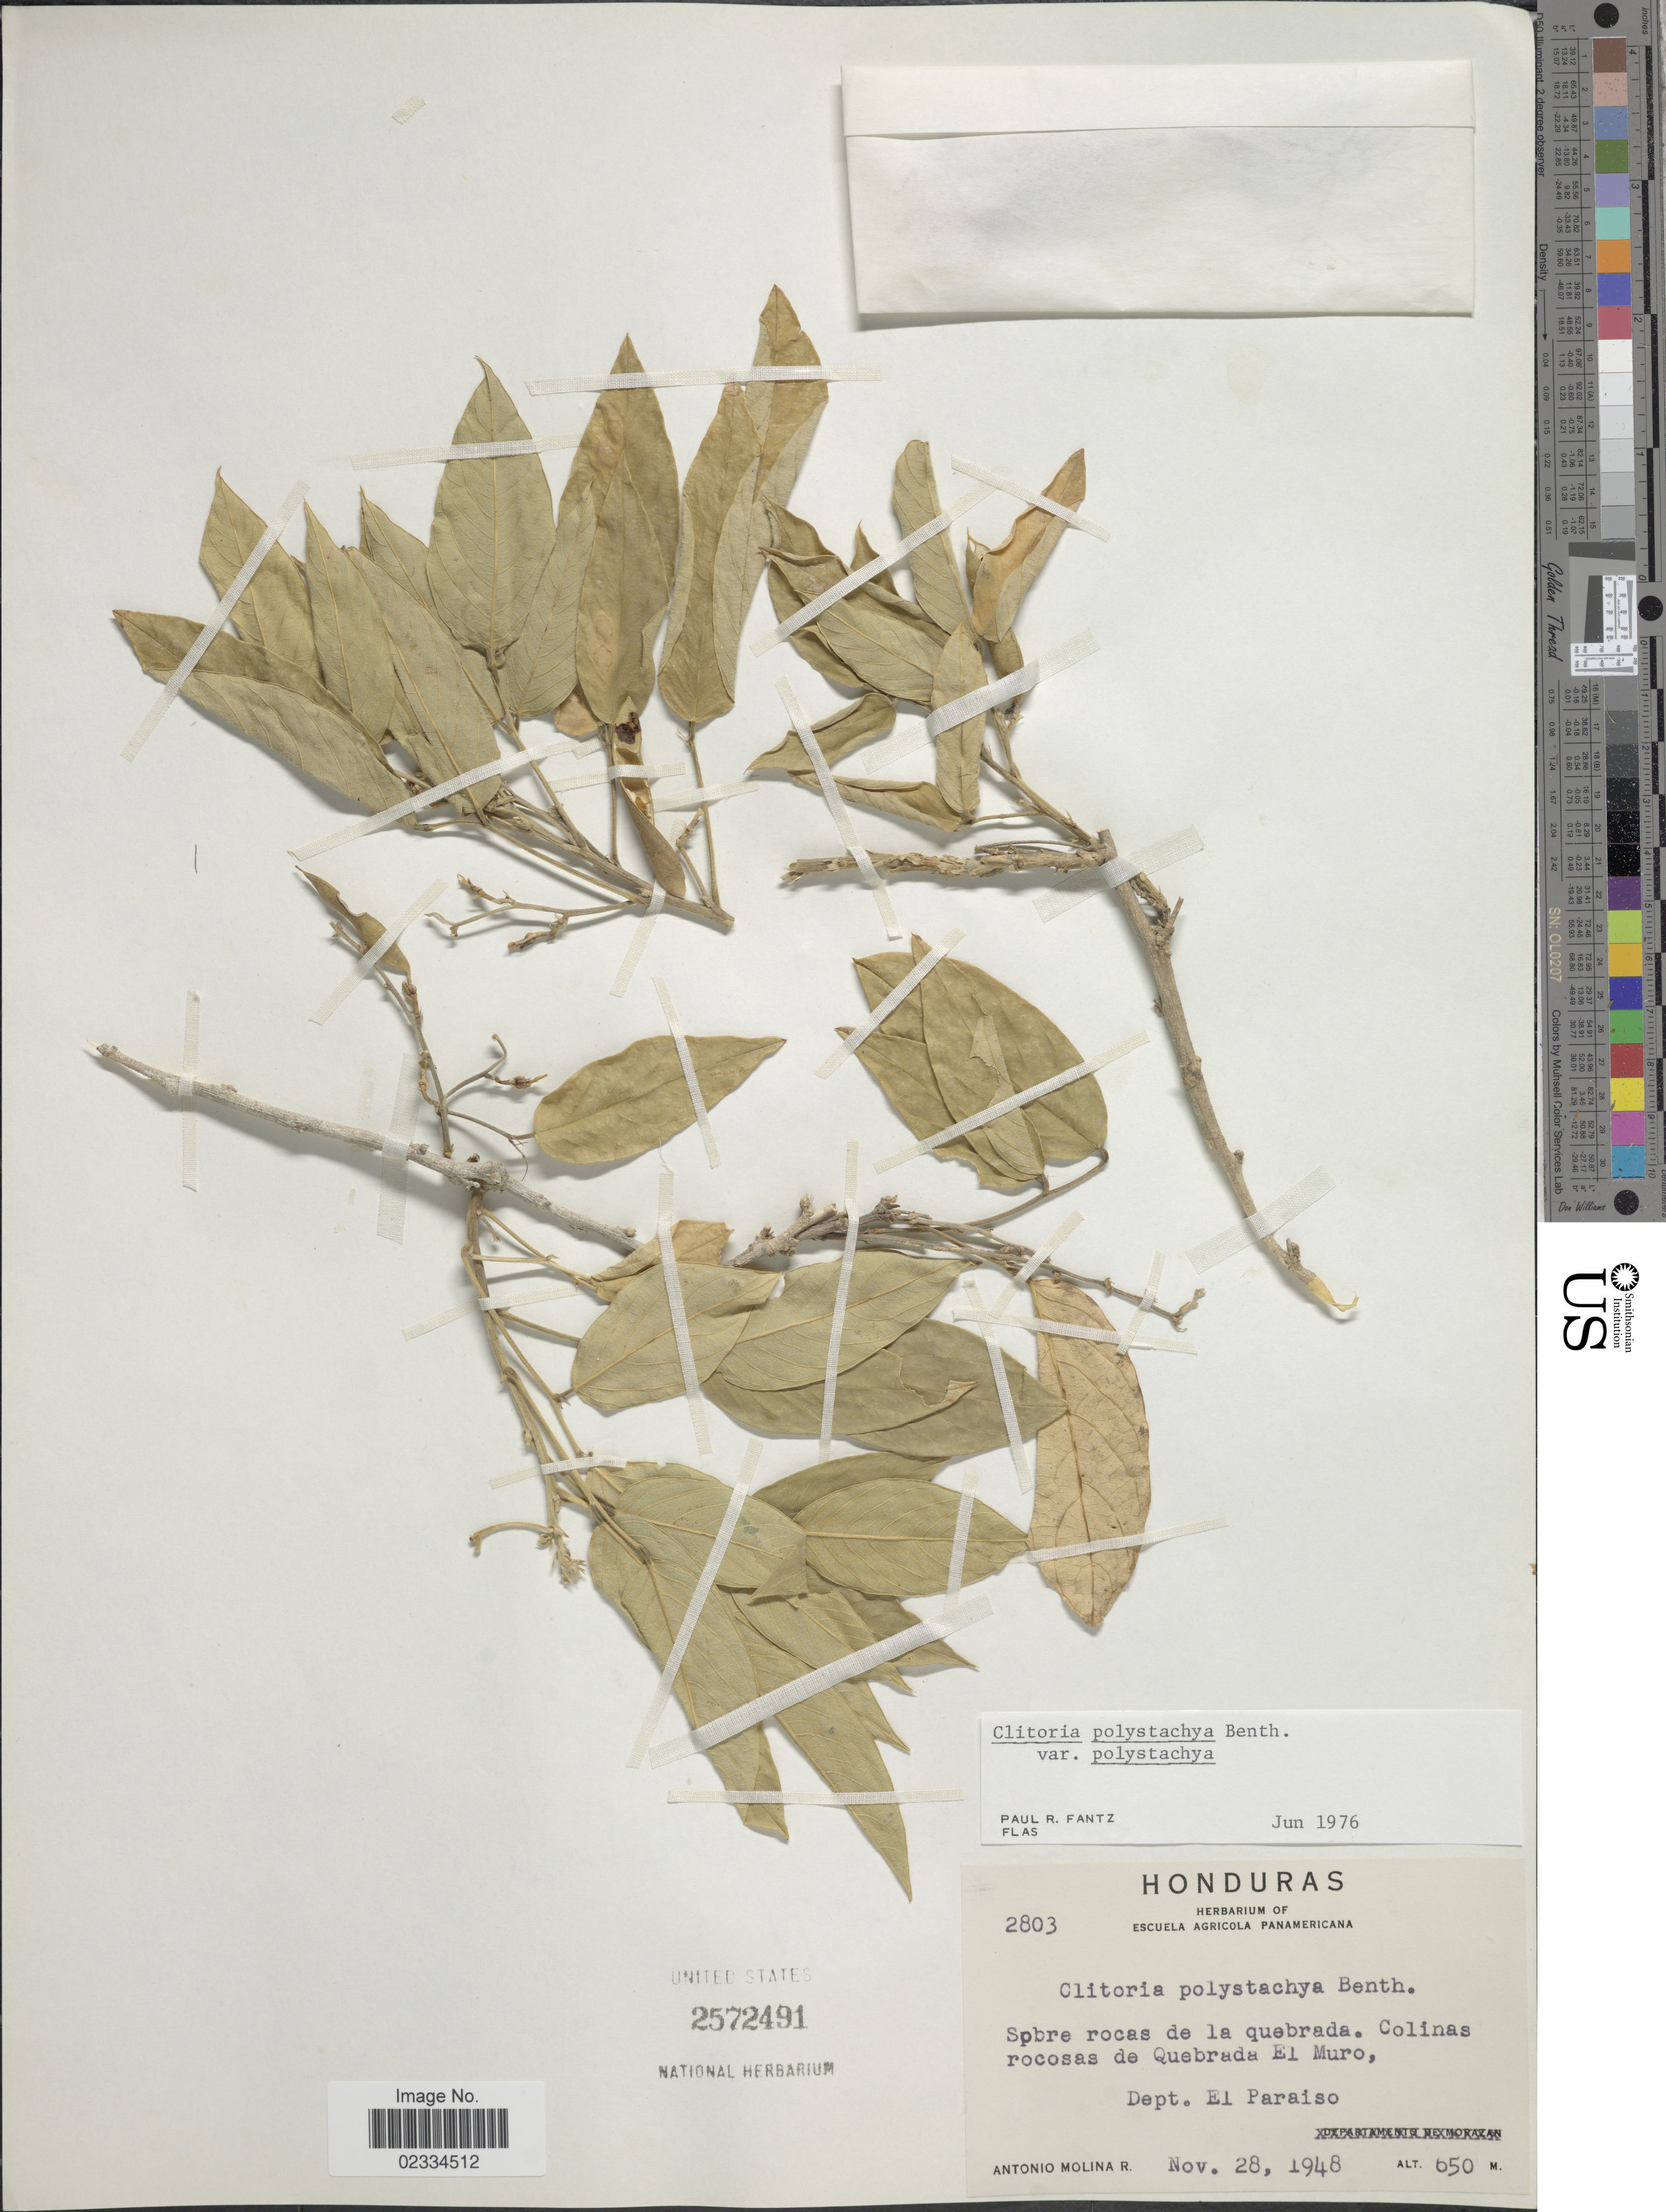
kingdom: Plantae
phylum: Tracheophyta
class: Magnoliopsida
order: Fabales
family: Fabaceae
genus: Clitoria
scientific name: Clitoria polystachya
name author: Benth.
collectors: A. Molina R.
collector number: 2803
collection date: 1948-11-28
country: Honduras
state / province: El Paraíso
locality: Sobre rocas de la quebrada, Colinas rocosas de Quebrada El Muro,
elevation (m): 650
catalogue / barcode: US 2572491